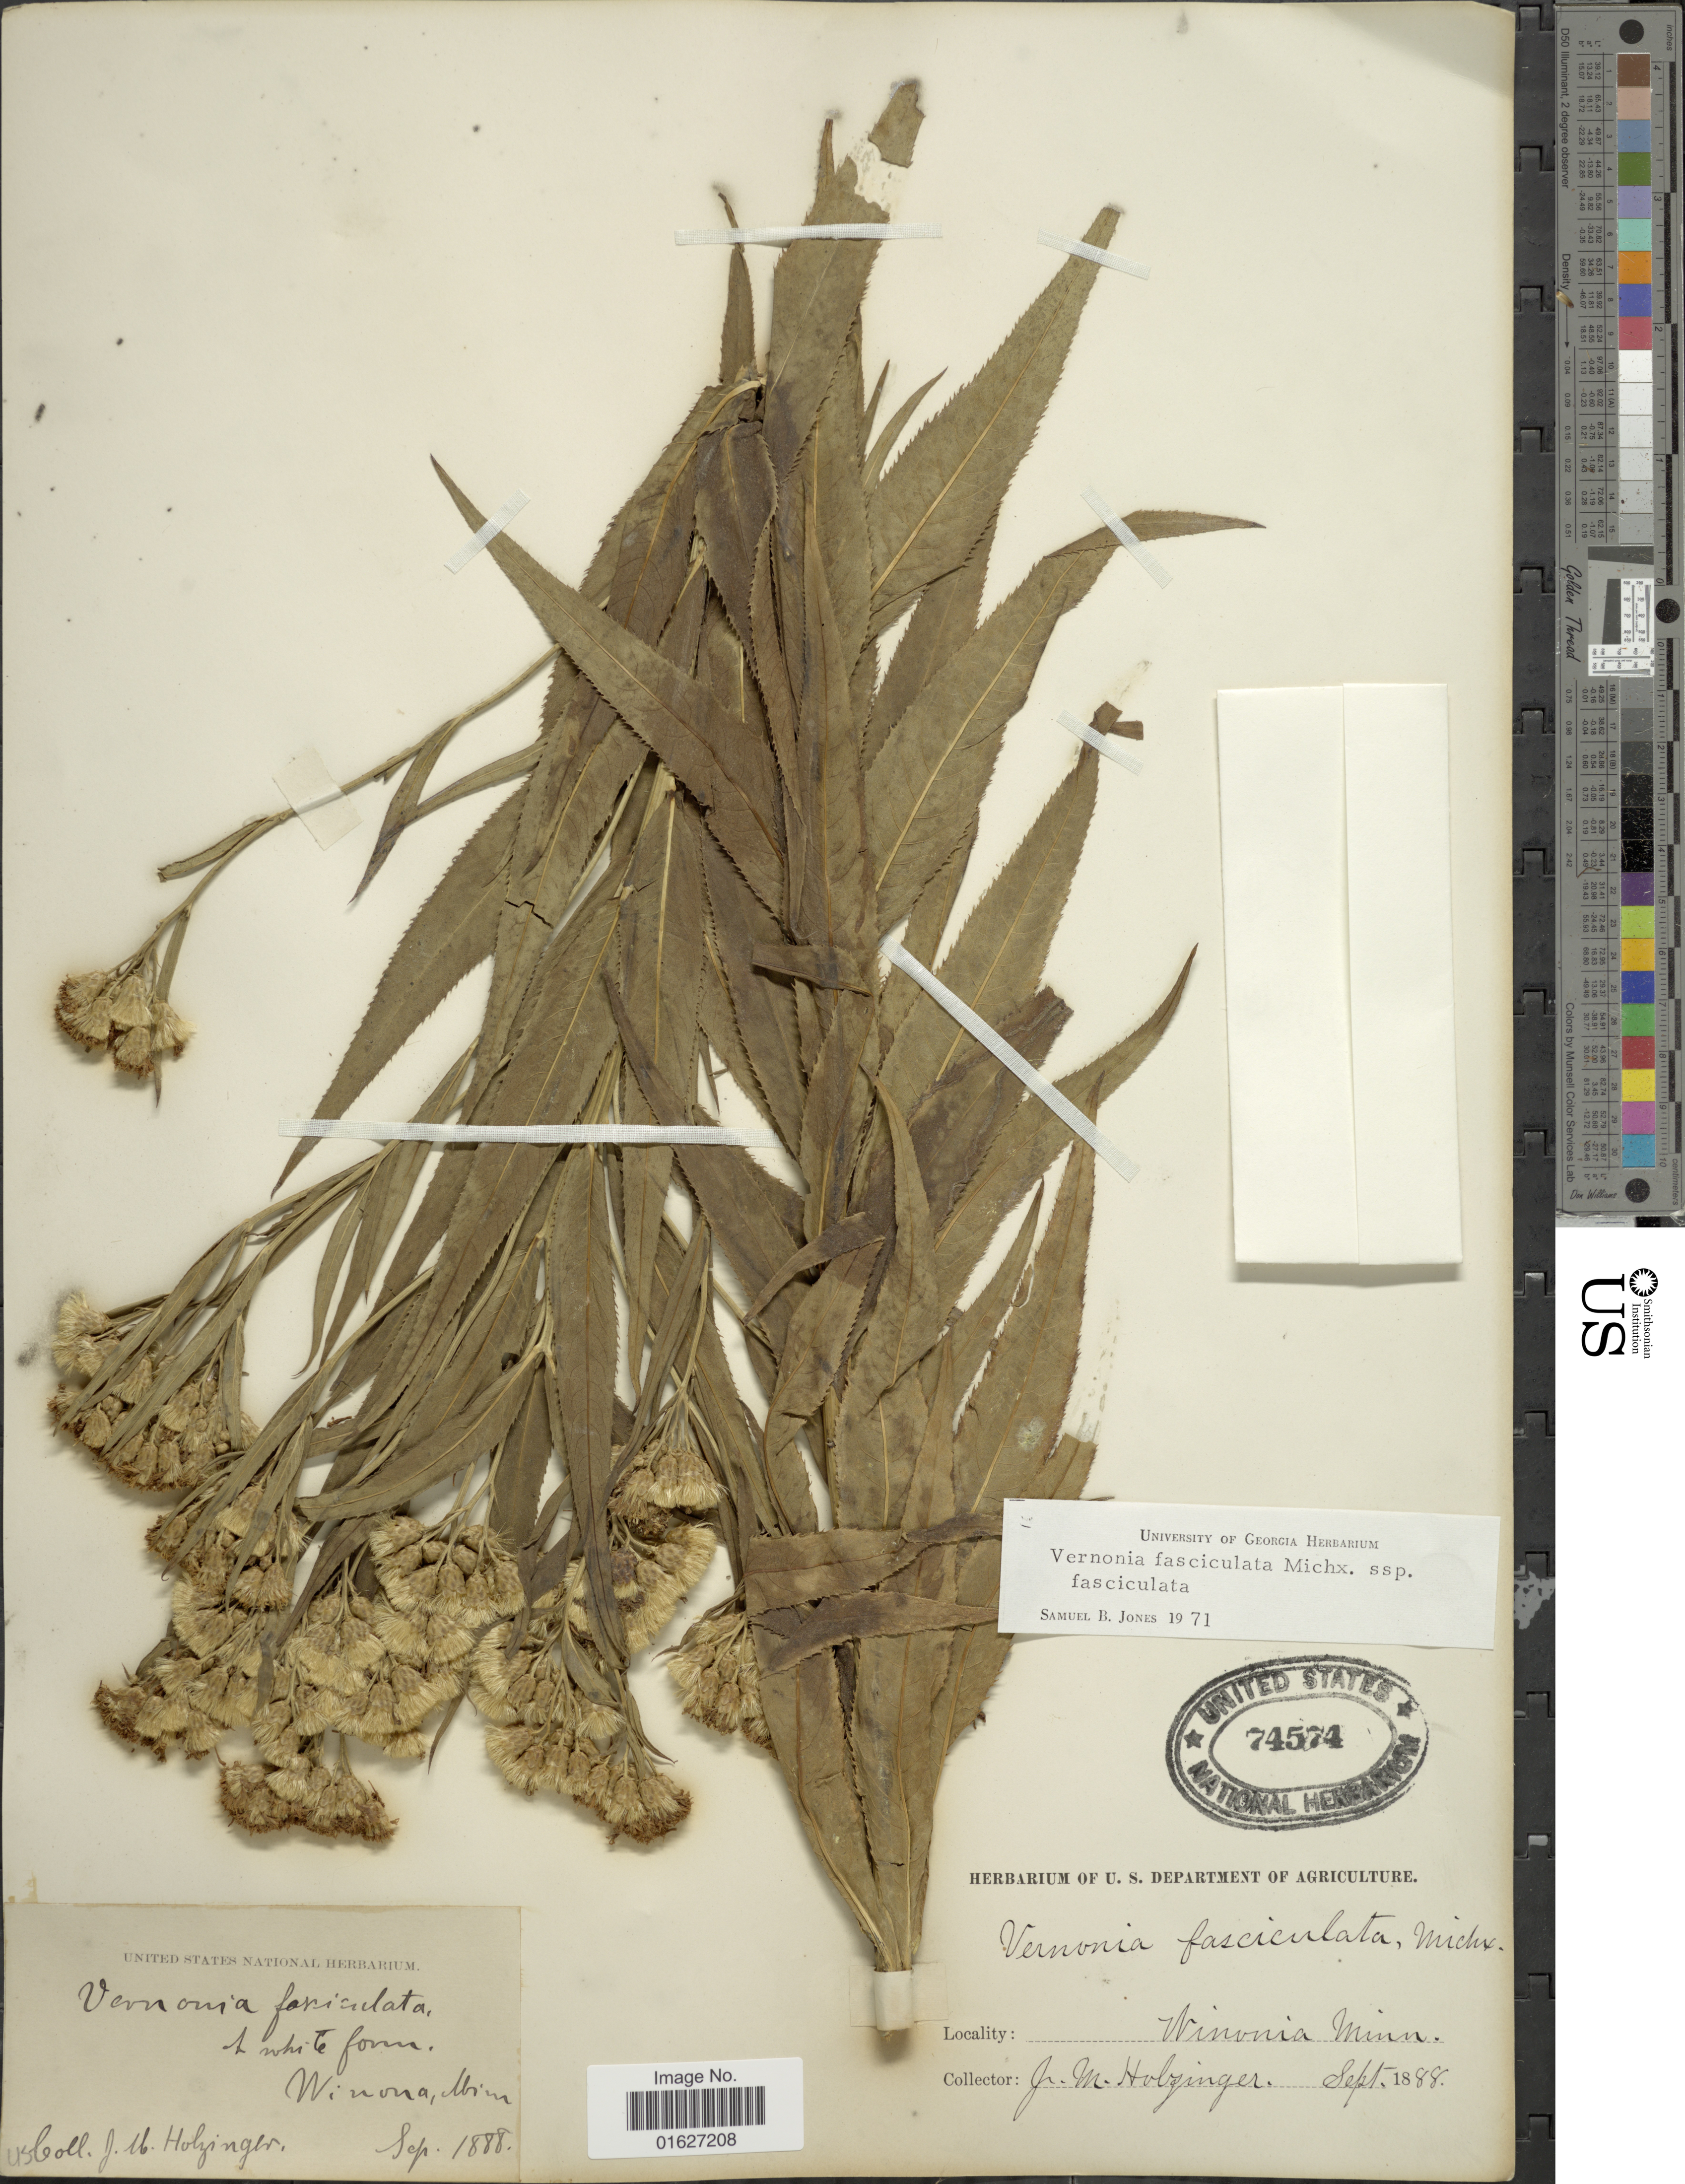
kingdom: Plantae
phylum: Tracheophyta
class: Magnoliopsida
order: Asterales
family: Asteraceae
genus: Vernonia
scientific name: Vernonia fasciculata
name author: Michx.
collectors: J. M. Holzinger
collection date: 1888-09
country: United States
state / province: Minnesota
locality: Winona.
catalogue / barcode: US 74574